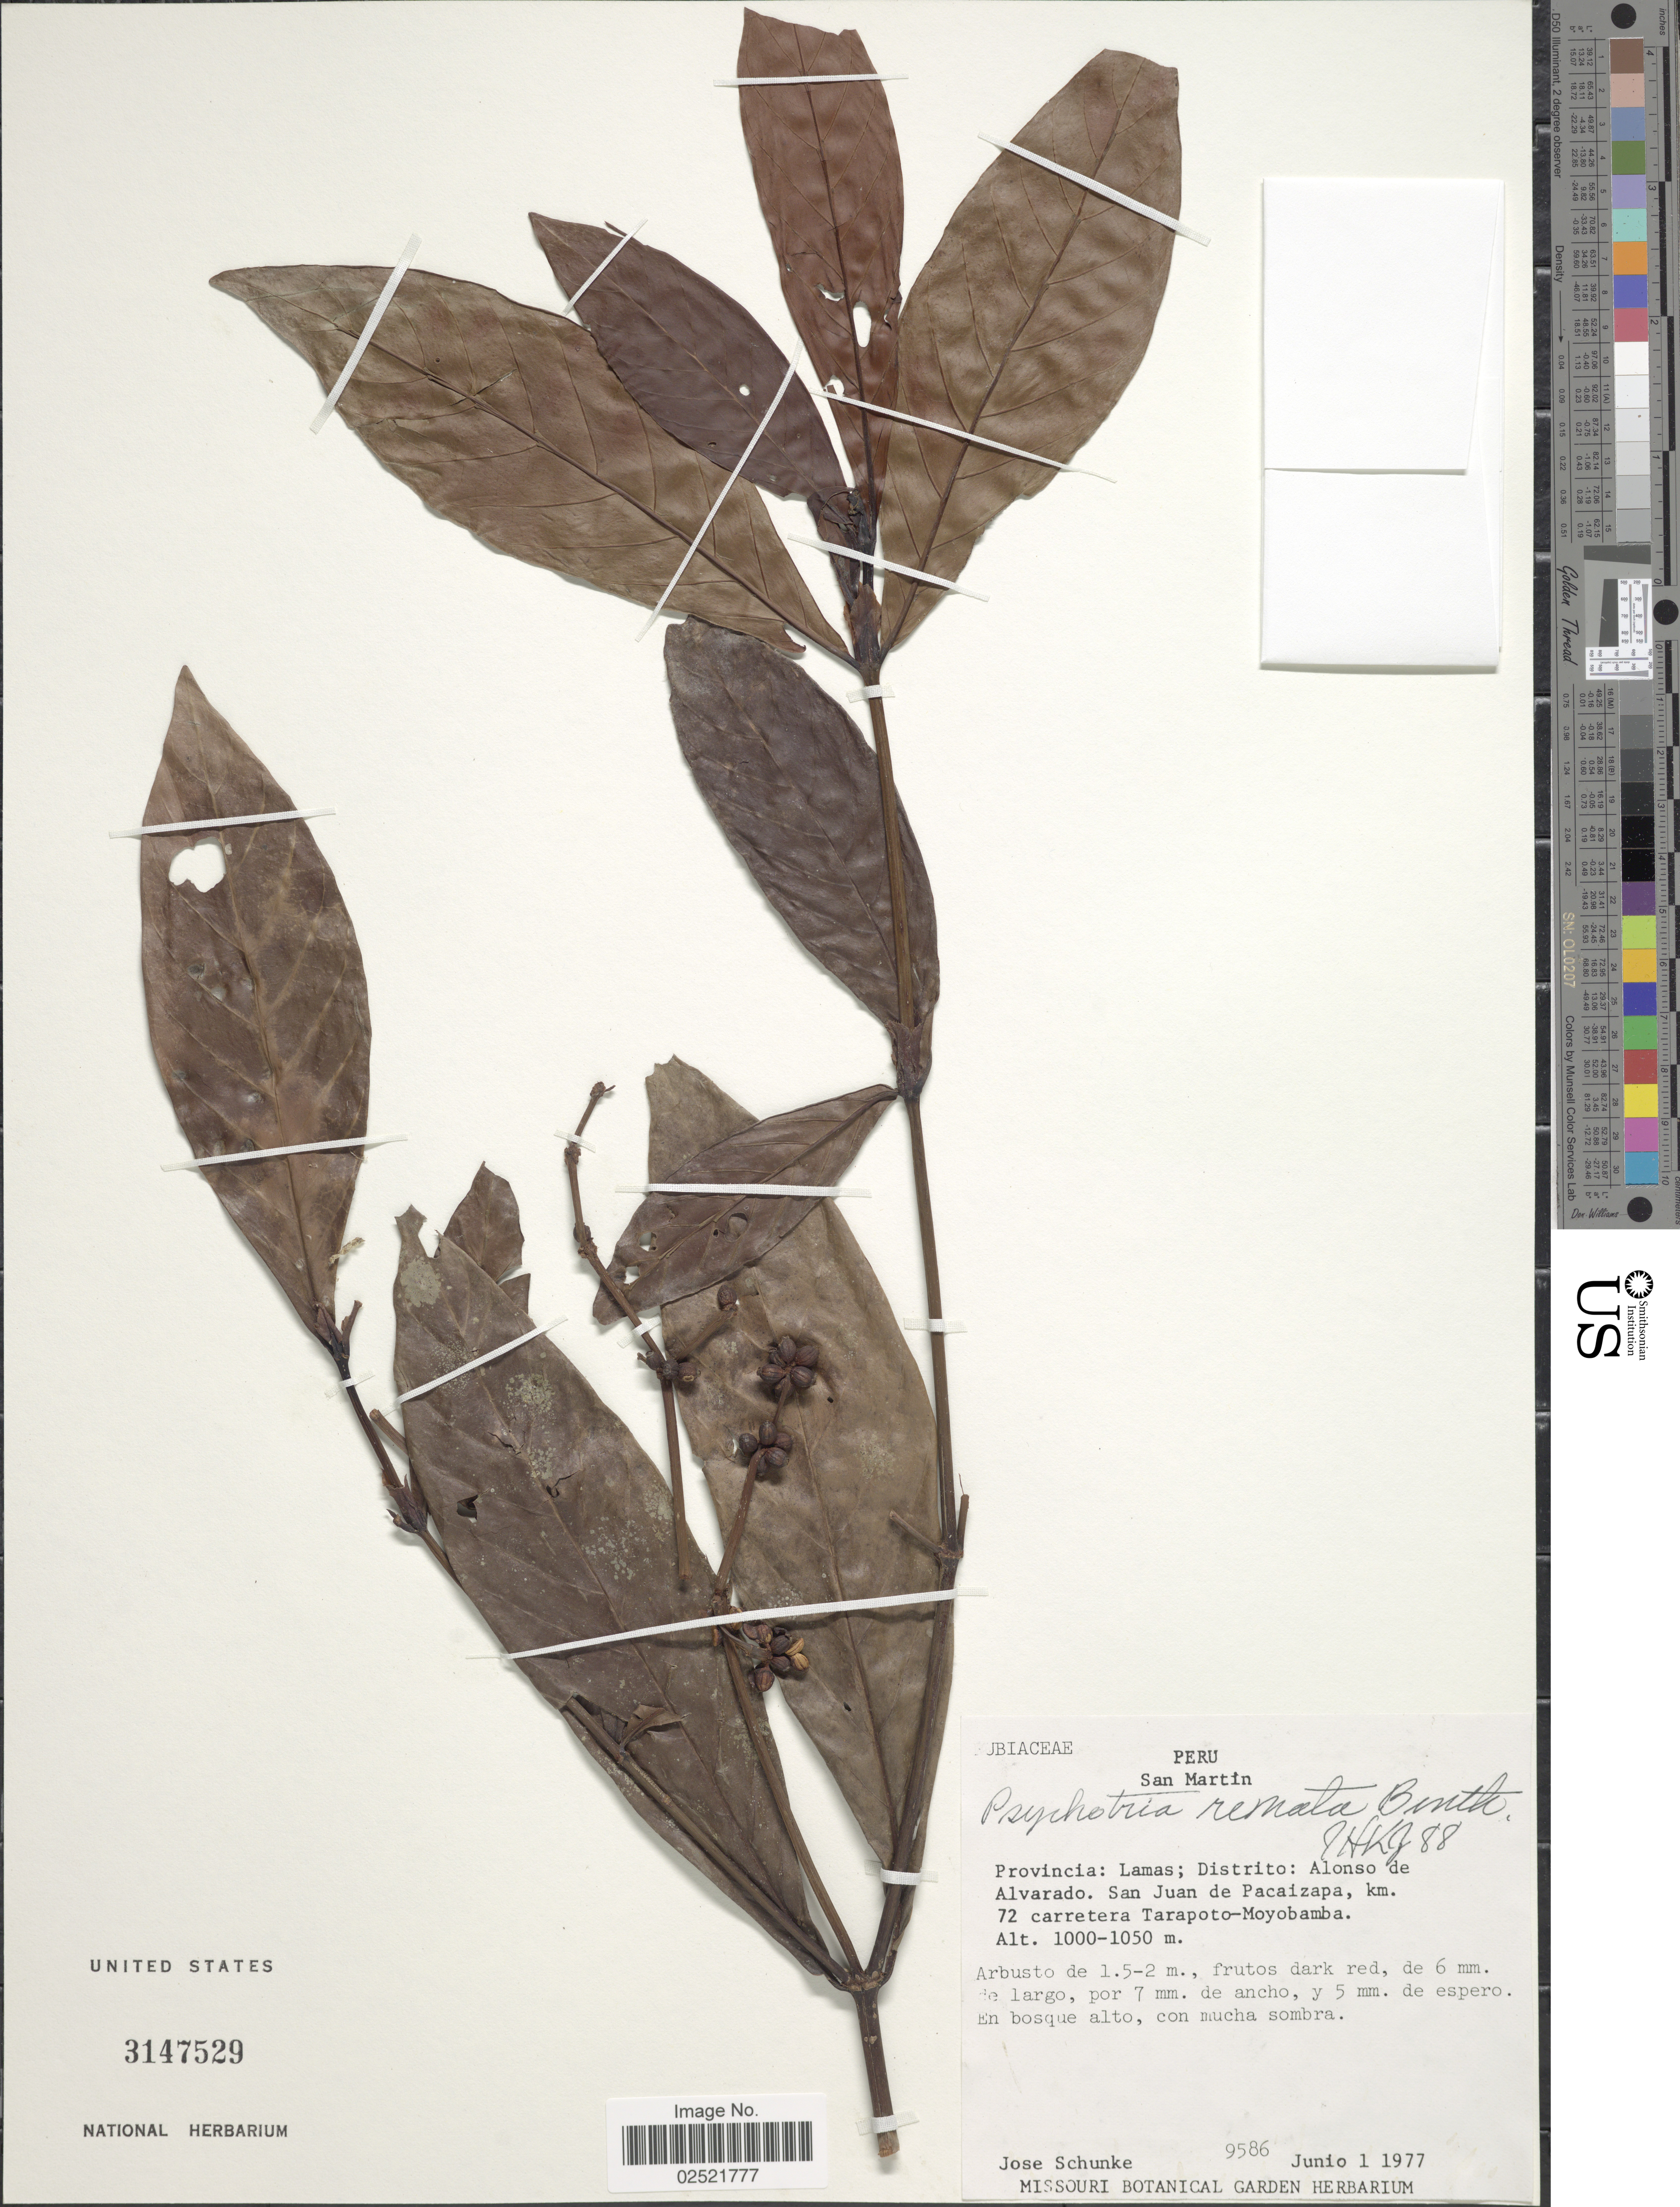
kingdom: Plantae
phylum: Tracheophyta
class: Magnoliopsida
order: Gentianales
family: Rubiaceae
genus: Psychotria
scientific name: Psychotria remota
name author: Benth.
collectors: J. M. Schunke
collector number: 9586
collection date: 1977-06-01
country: Peru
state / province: San Martín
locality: Provincia Lamas, Distrito Alonso de Alvarado, San Juan de Pacaizapa, km 72 carretera Tarapoto-Moyobamba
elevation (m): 1000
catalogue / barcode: US 3147529